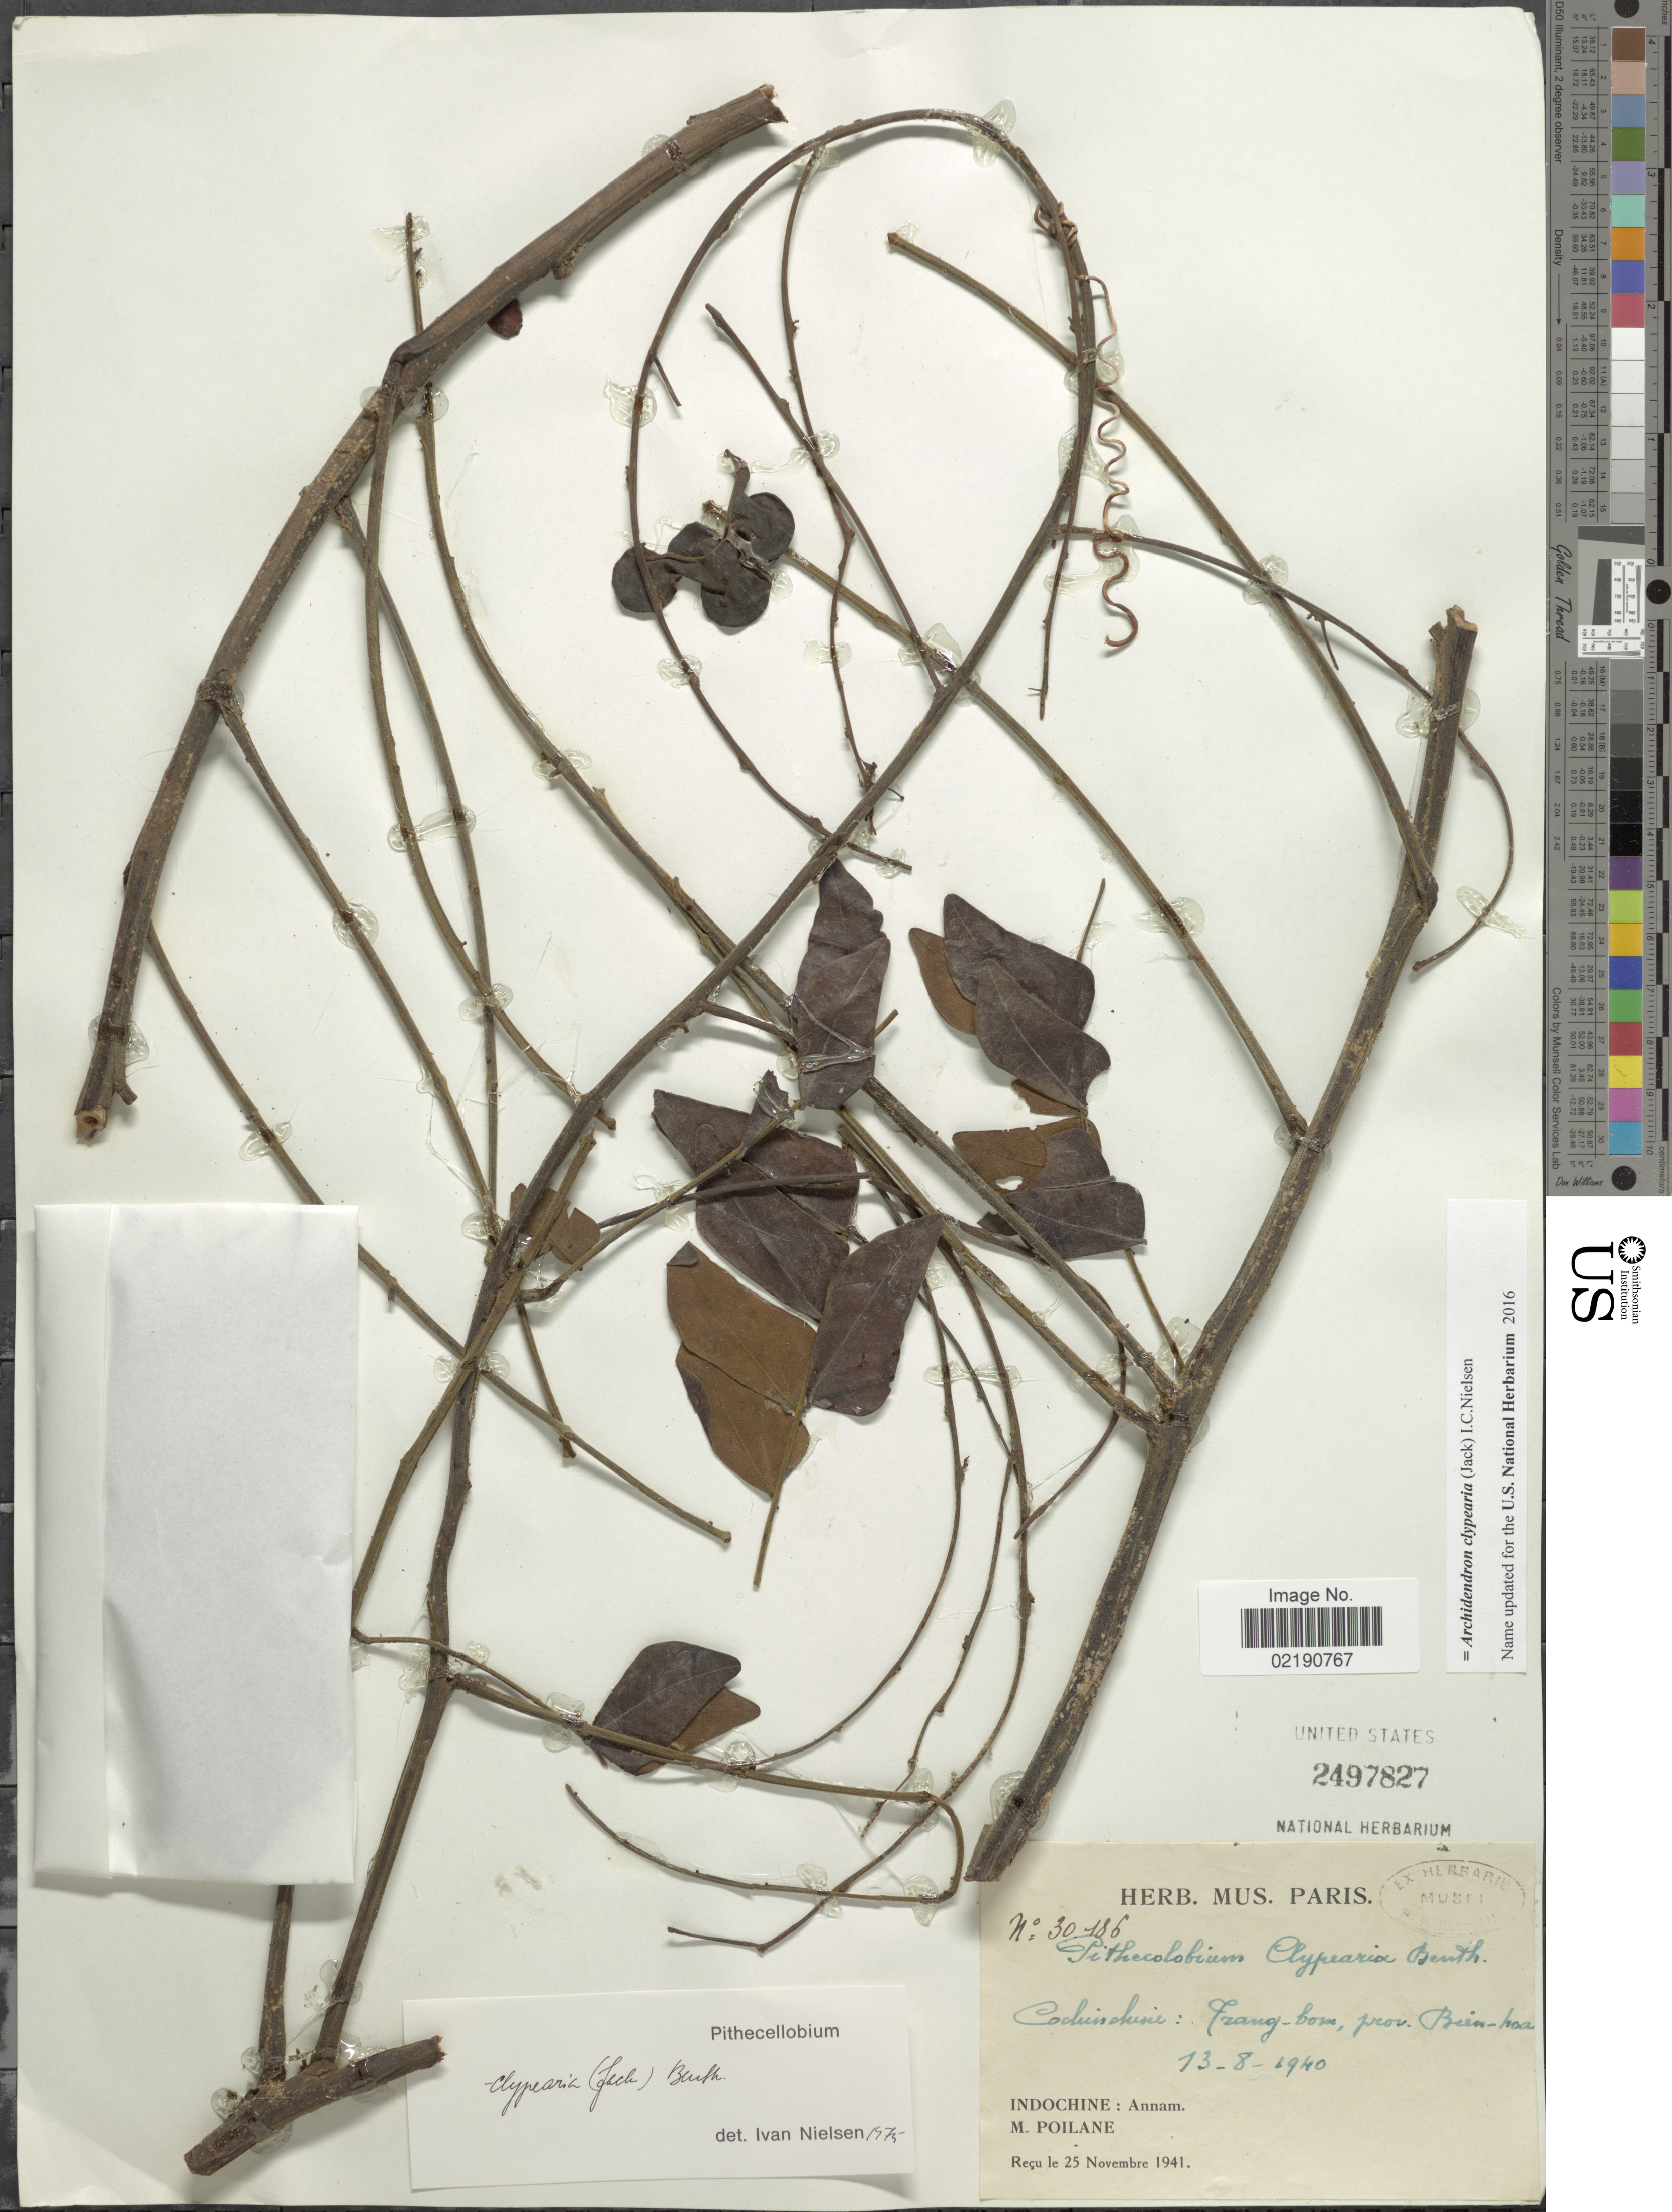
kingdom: Plantae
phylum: Tracheophyta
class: Magnoliopsida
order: Fabales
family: Fabaceae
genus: Archidendron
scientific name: Archidendron clypearia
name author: (Jack) I.C. Nielsen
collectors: M. Poilane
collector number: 30186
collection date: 1940-08-13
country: Vietnam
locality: Cochinchine, Trang-bom, Prov. Bien-hoa [interpreted], Indochine, Annam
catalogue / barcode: US 2497827